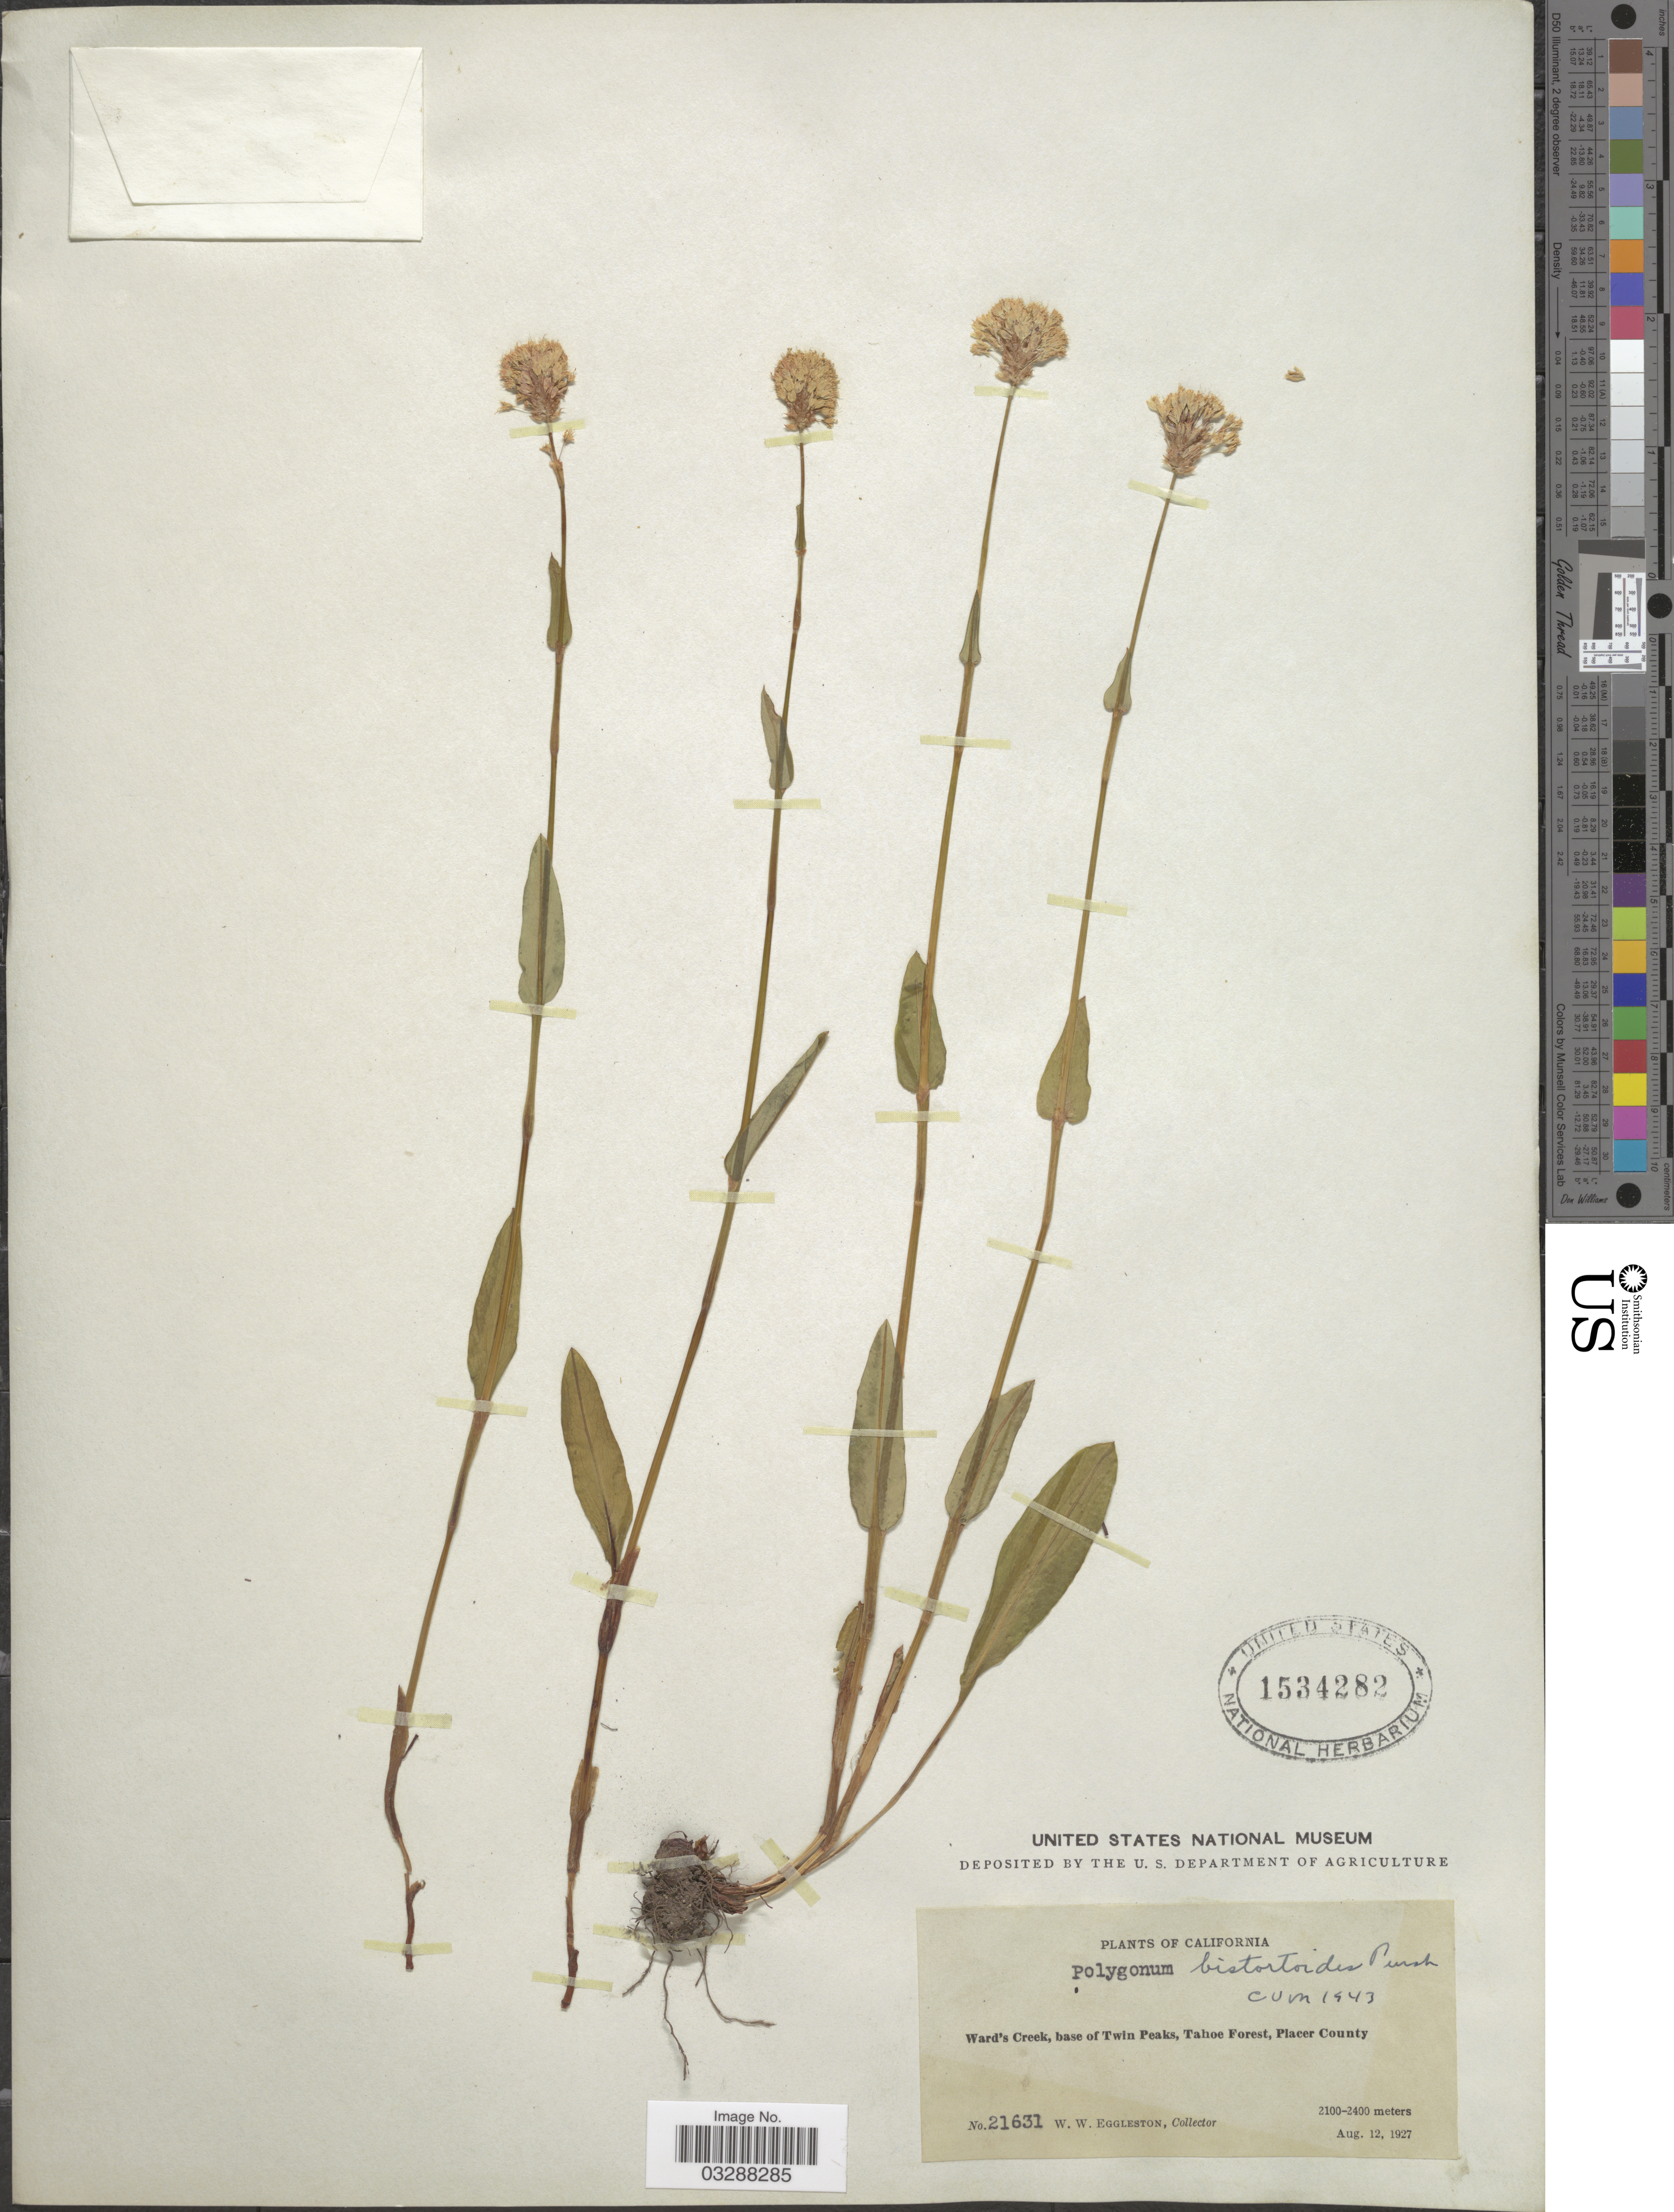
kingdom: Plantae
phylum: Tracheophyta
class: Magnoliopsida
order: Caryophyllales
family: Polygonaceae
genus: Bistorta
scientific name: Bistorta bistortoides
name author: (Pursh) Small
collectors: W. W. Eggleston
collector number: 21631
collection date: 1927-08-12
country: United States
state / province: California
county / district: Placer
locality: Ward's Creek, base of Twin Peaks, Tahoe Forest, Placer County.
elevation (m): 2100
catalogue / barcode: US 1534282